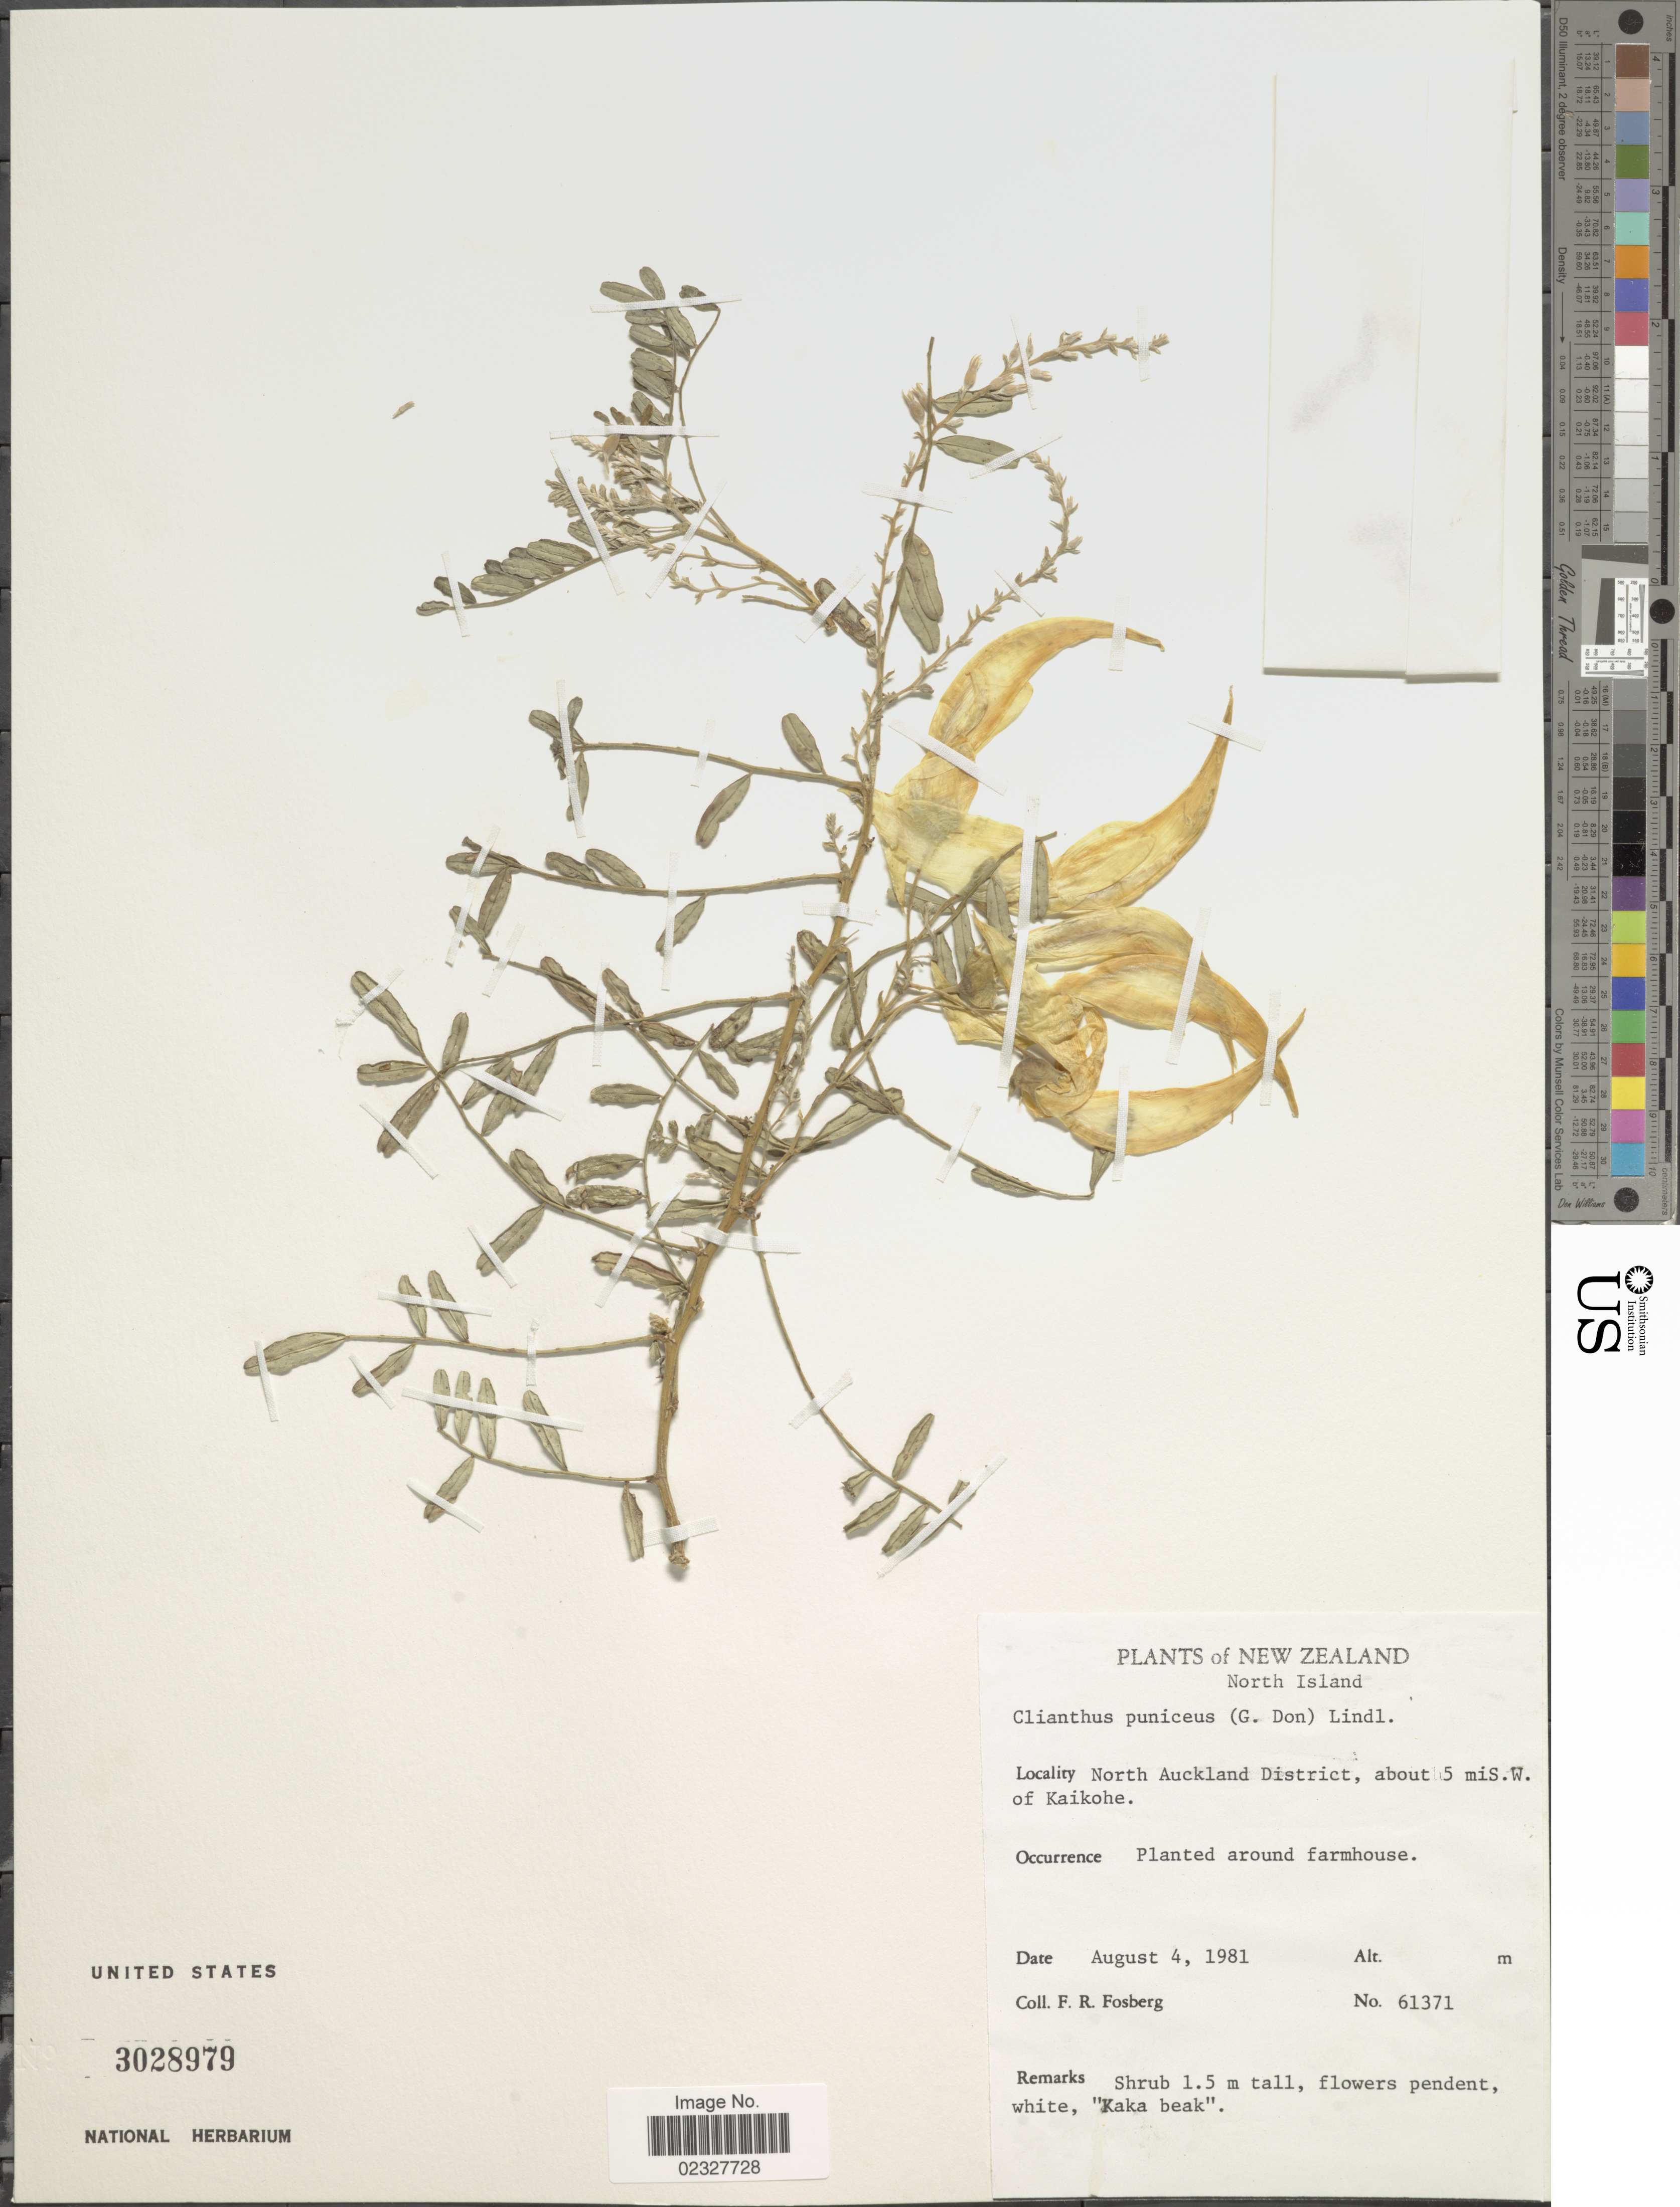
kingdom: Plantae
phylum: Tracheophyta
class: Magnoliopsida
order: Fabales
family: Fabaceae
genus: Clianthus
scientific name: Clianthus puniceus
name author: (G. Don) Sol. & Lindl.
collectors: F. R. Fosberg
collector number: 61371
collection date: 1981-08-04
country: New Zealand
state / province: Auckland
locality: New Zealand, North Island, North Auckland District, about 5 mi S.W. of Kaikohe.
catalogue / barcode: US 3028979